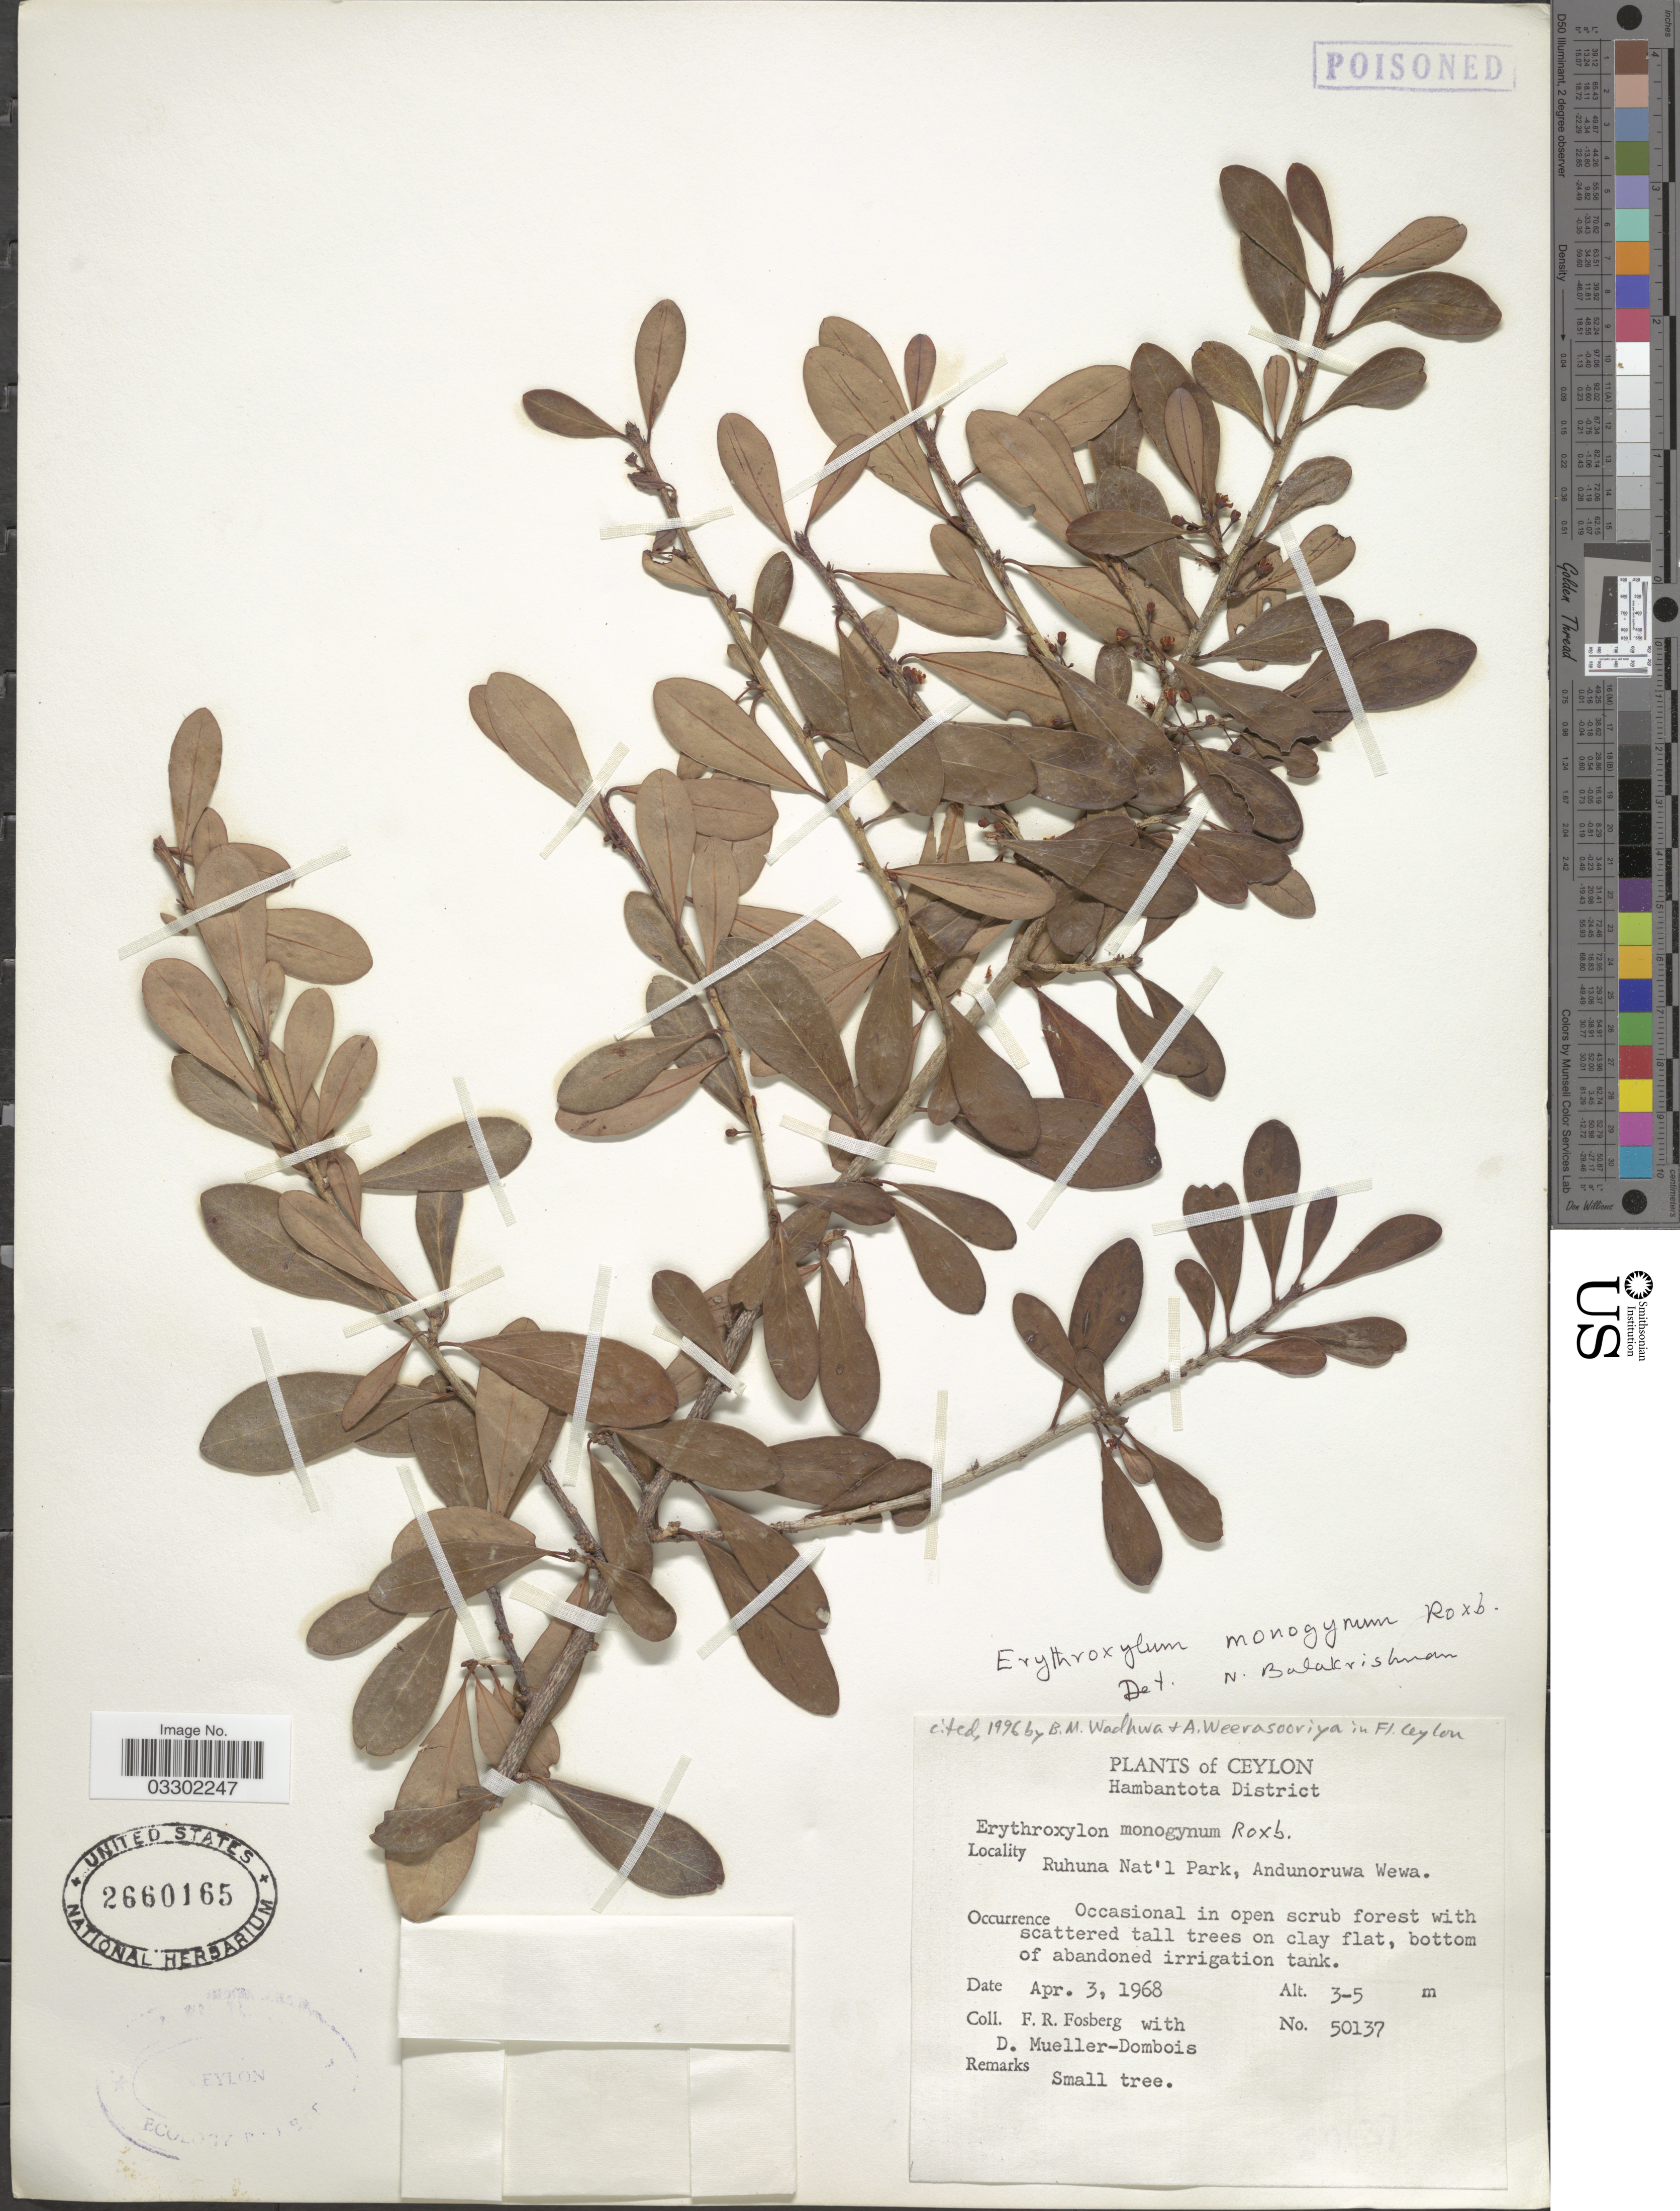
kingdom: Plantae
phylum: Tracheophyta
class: Magnoliopsida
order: Malpighiales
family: Erythroxylaceae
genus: Erythroxylum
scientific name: Erythroxylum monogynum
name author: Roxb.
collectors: F. R. Fosberg & D. Mueller-Dombois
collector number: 50137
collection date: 1968-04-03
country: Sri Lanka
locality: Ceylon, Hambantota District, Ruhuna Nat'l Park, Andunruwa Wewa.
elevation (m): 3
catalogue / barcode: US 2660165